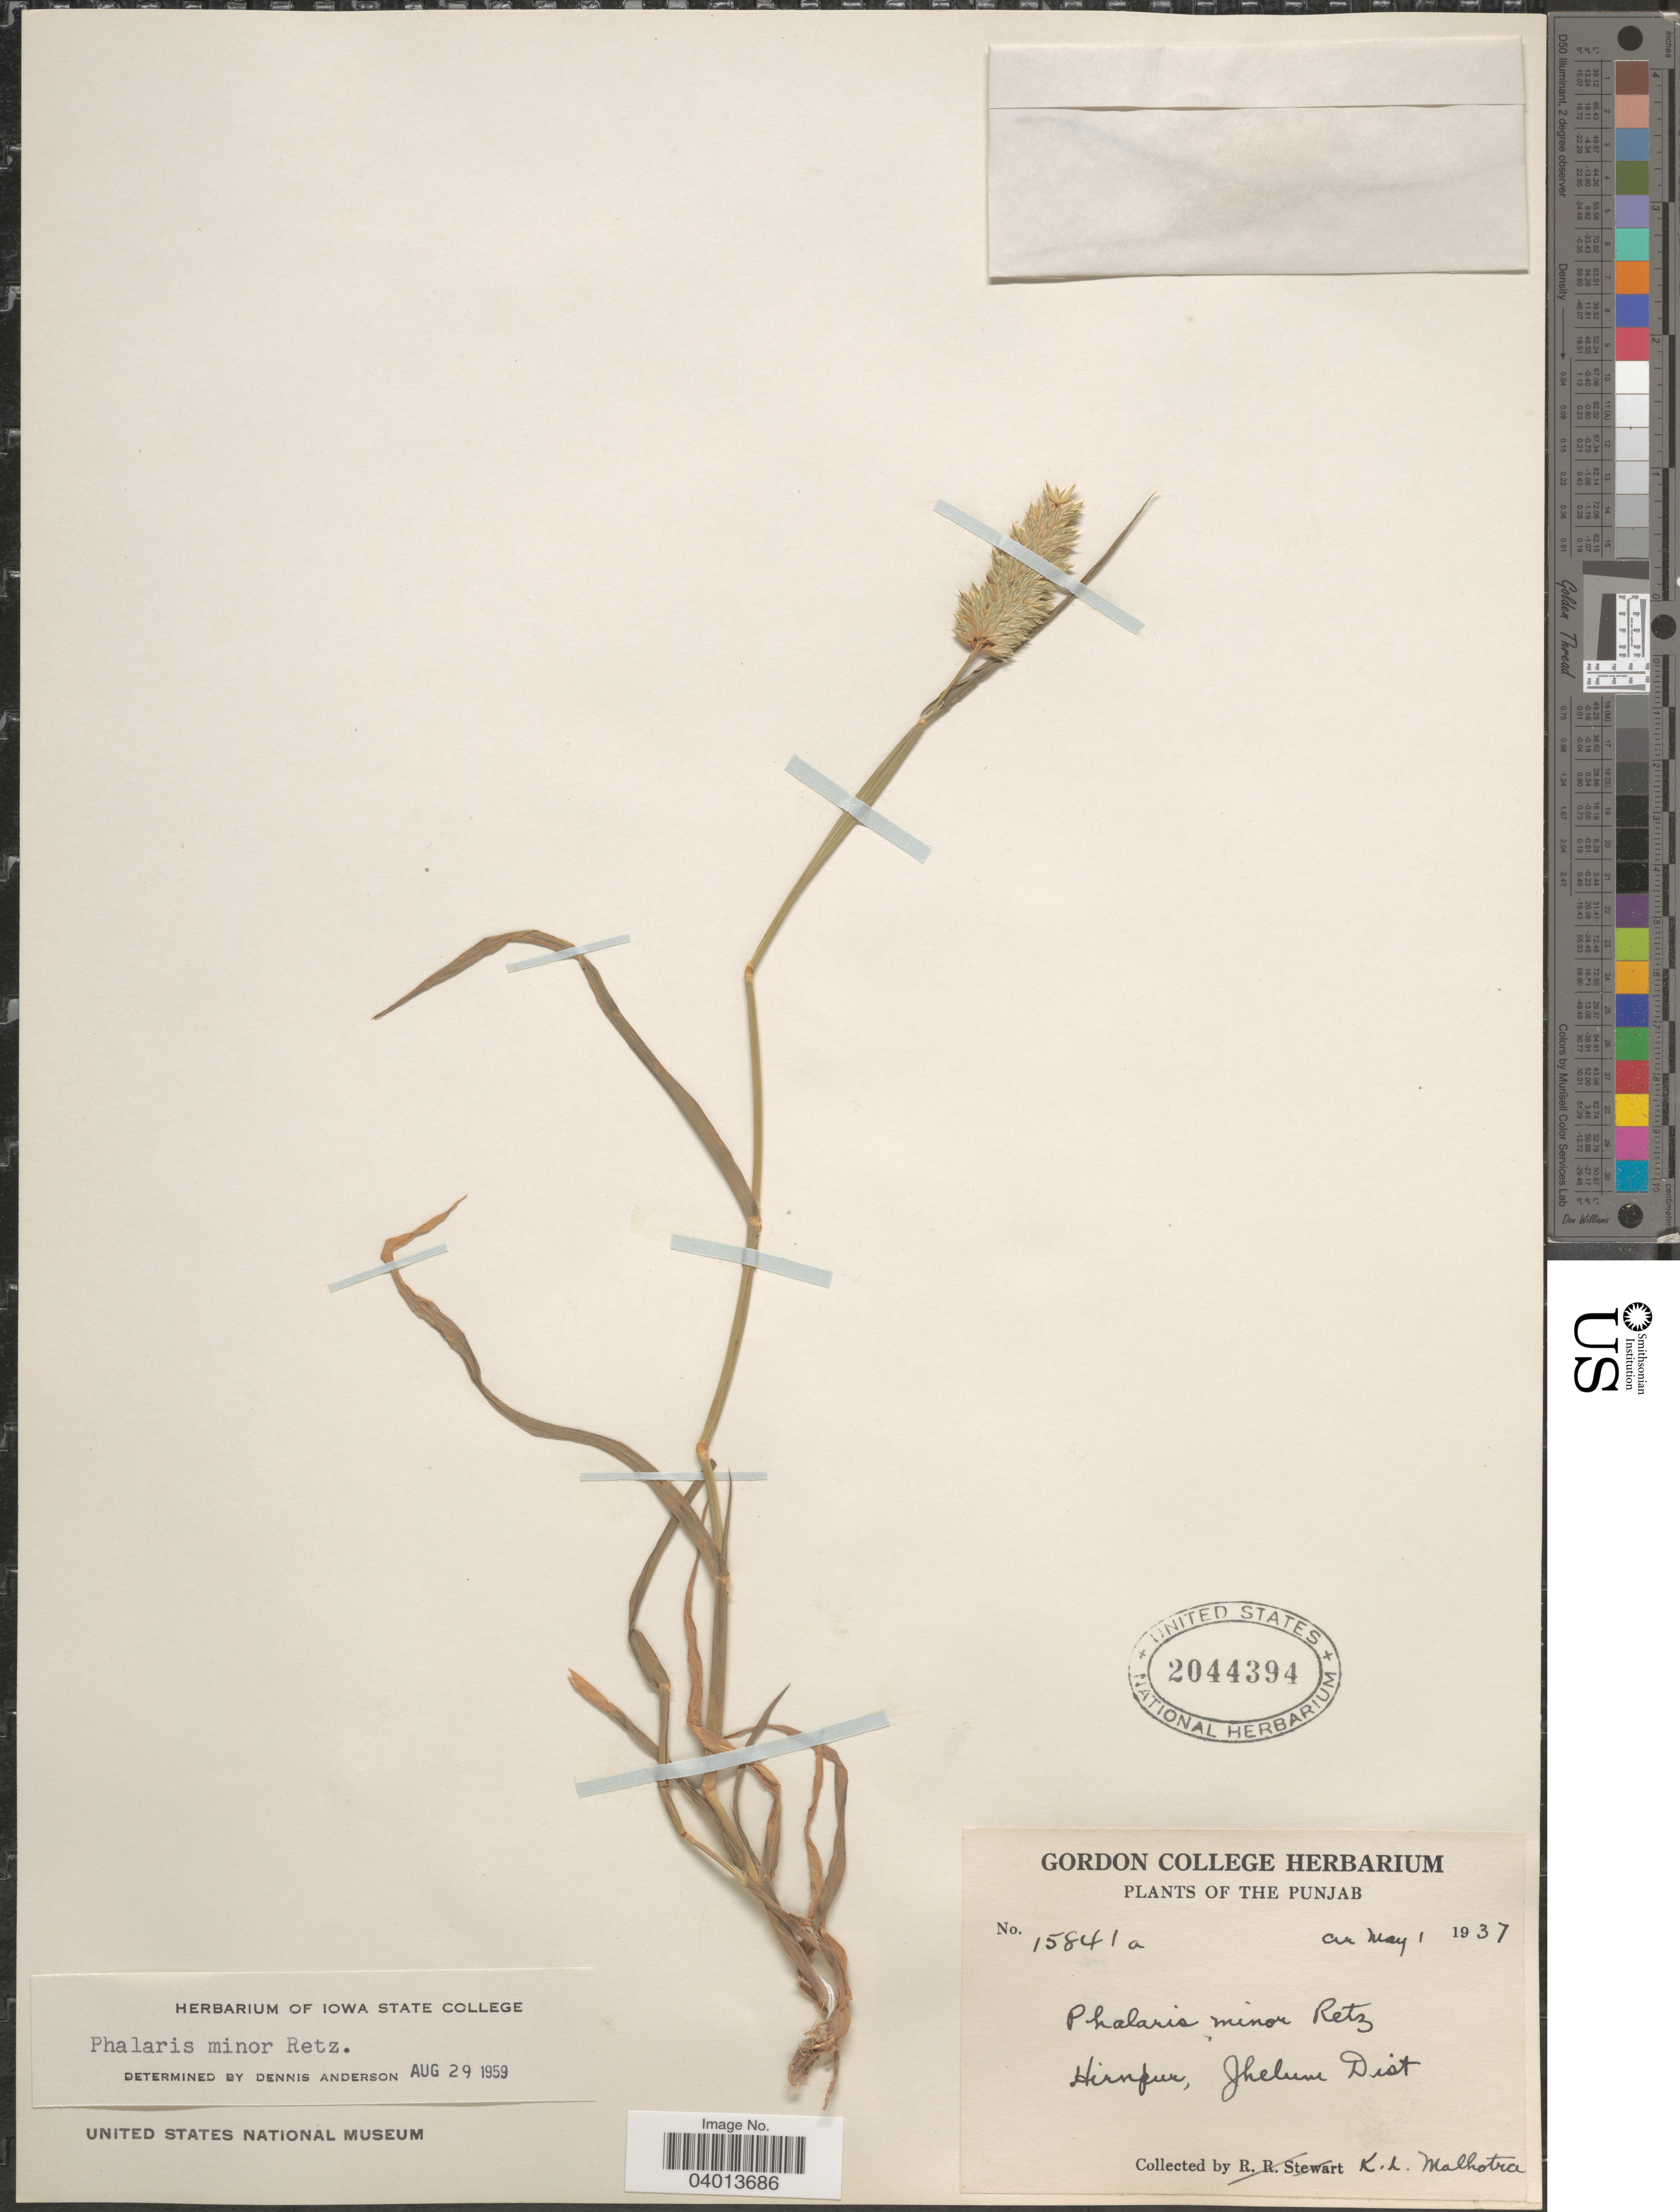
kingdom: Plantae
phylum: Tracheophyta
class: Liliopsida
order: Poales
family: Poaceae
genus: Phalaris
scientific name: Phalaris minor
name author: Retz.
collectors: K. Malhotra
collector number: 15841a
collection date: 1937-05-01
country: Pakistan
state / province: Punjab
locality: Hirnpur, Jhelum Dist.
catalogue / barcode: US 2044394